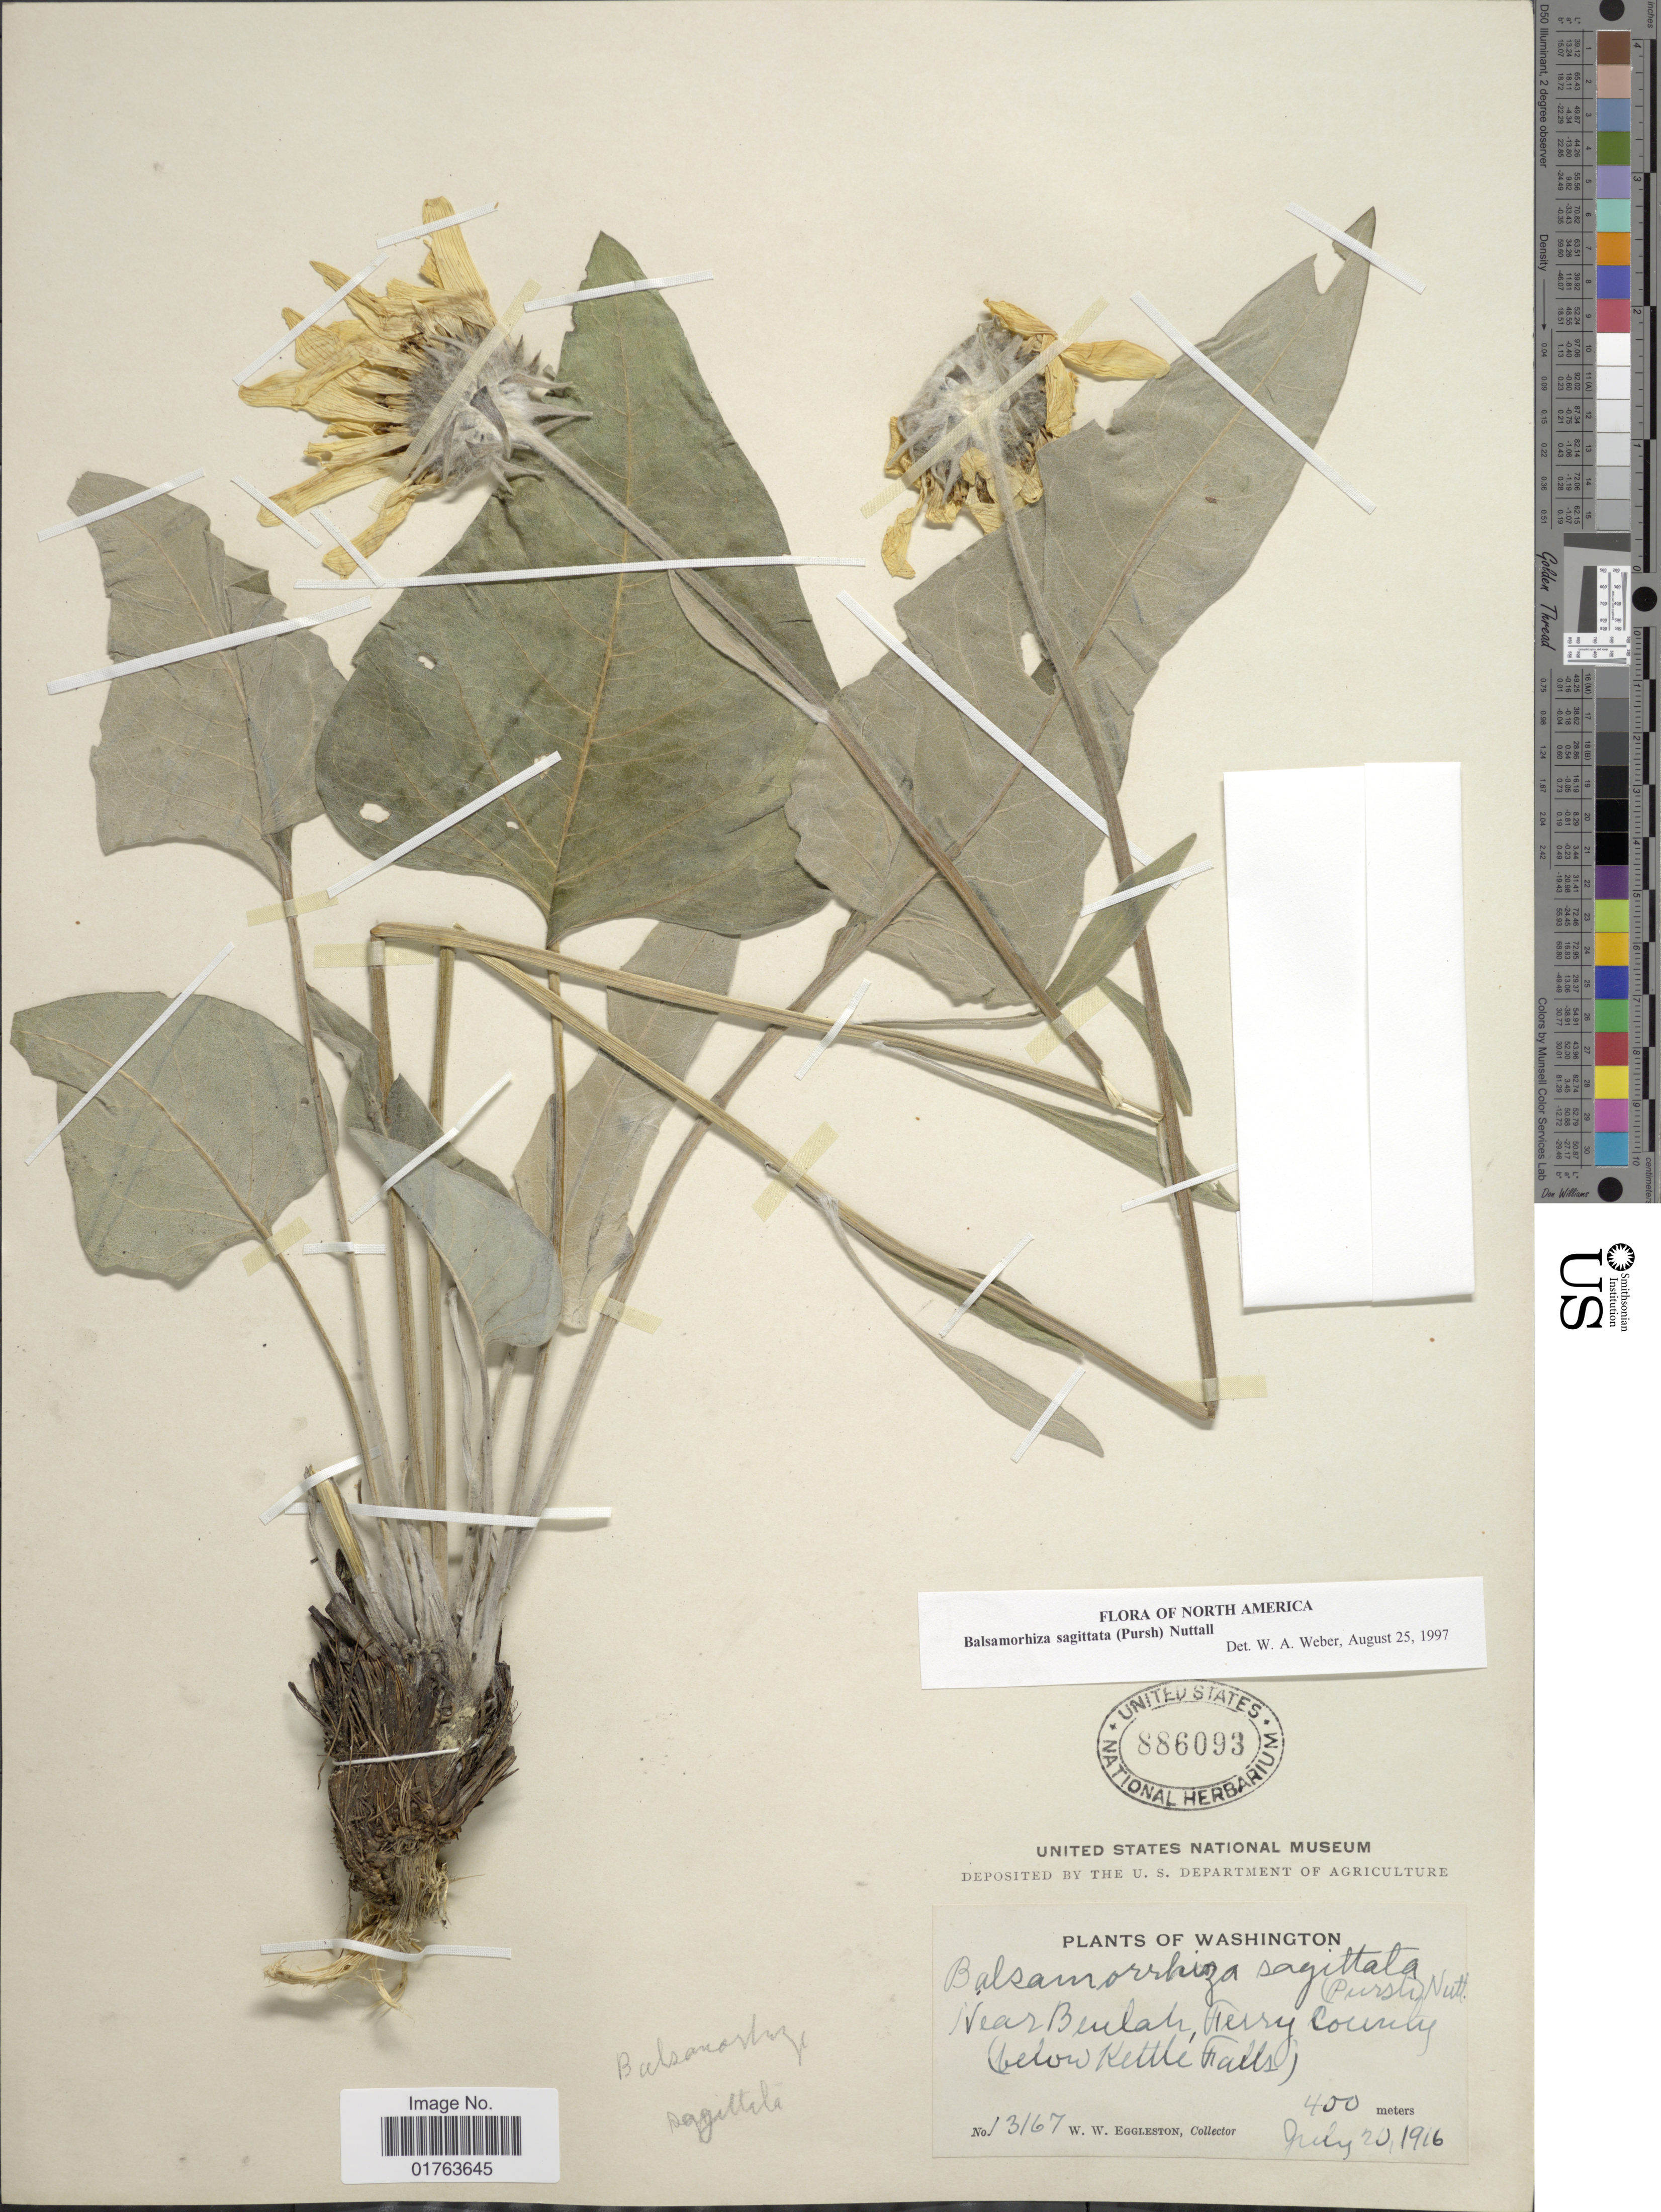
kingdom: Plantae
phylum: Tracheophyta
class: Magnoliopsida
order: Asterales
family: Asteraceae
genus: Balsamorhiza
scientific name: Balsamorhiza sagittata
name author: (Pursh) Nutt.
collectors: W. W. Eggleston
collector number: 13167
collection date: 1916-07-20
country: United States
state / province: Washington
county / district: Ferry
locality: Near Beulah, Ferry County (below Kettle Falls)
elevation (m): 400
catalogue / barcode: US 886093